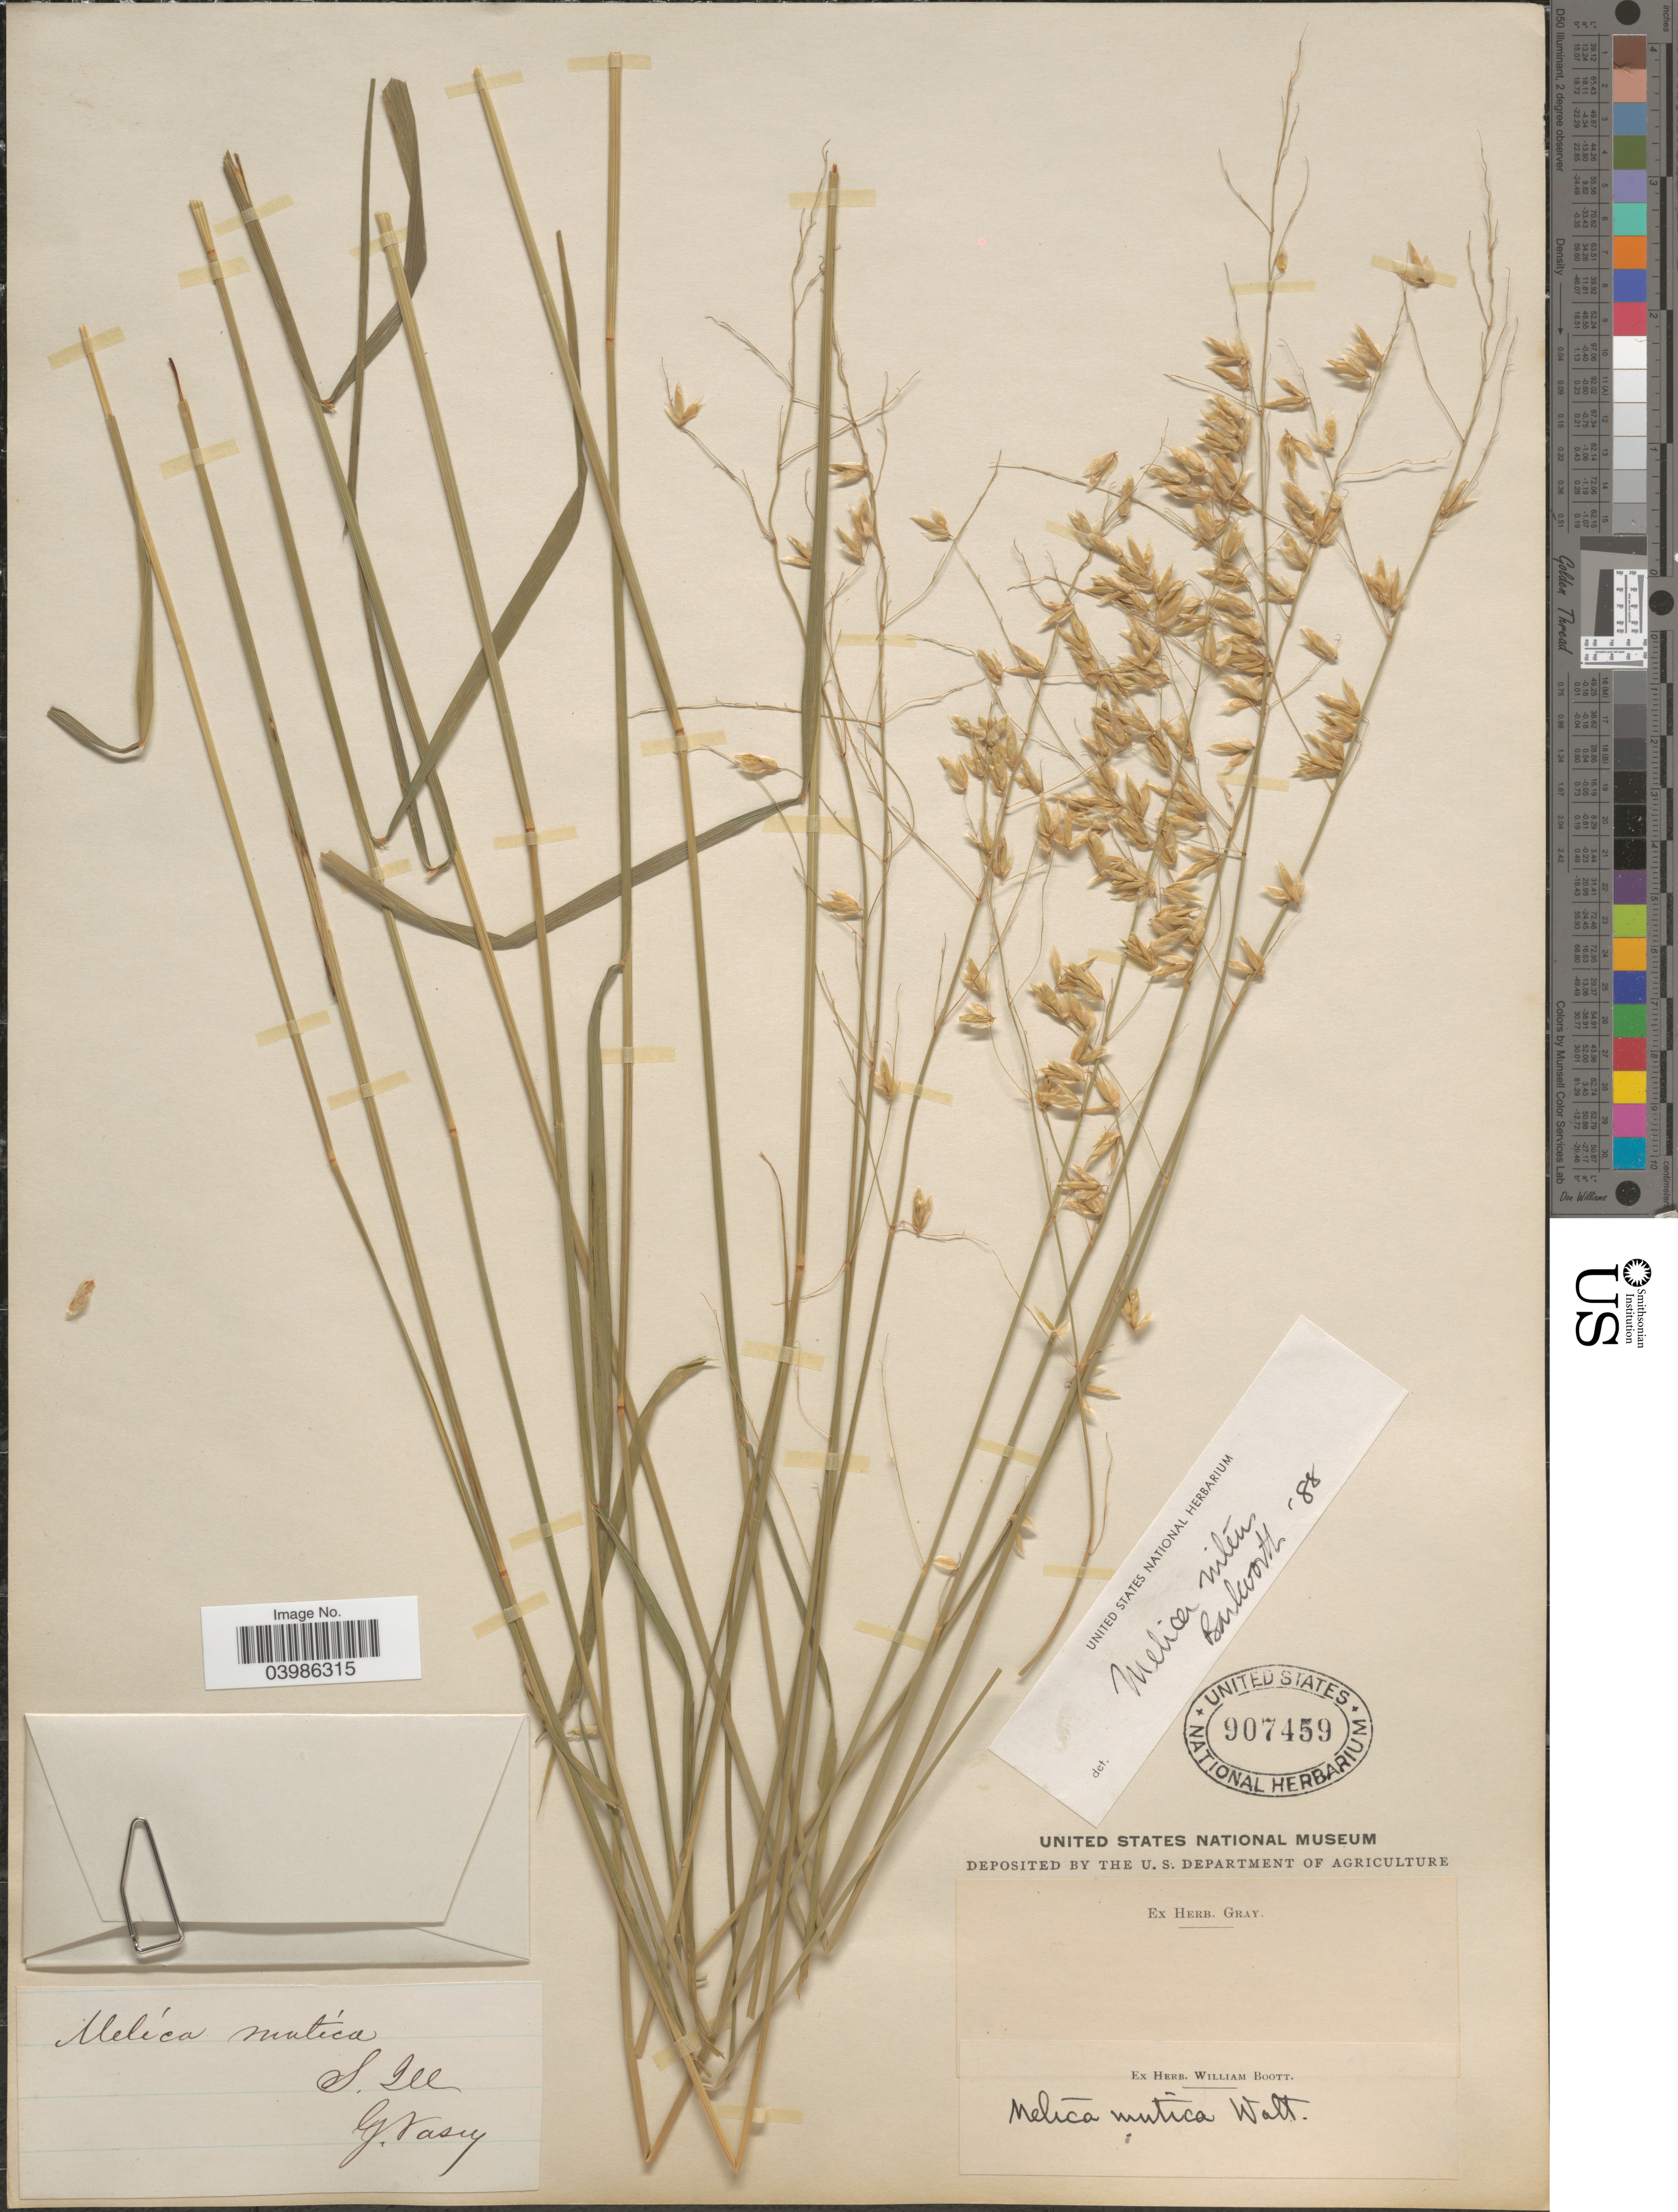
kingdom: Plantae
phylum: Tracheophyta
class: Liliopsida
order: Poales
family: Poaceae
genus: Melica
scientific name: Melica nitens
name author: (Scribn.) Nutt. ex Piper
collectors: G. Vasey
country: United States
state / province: Illinois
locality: S. Ill.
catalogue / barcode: US 907459